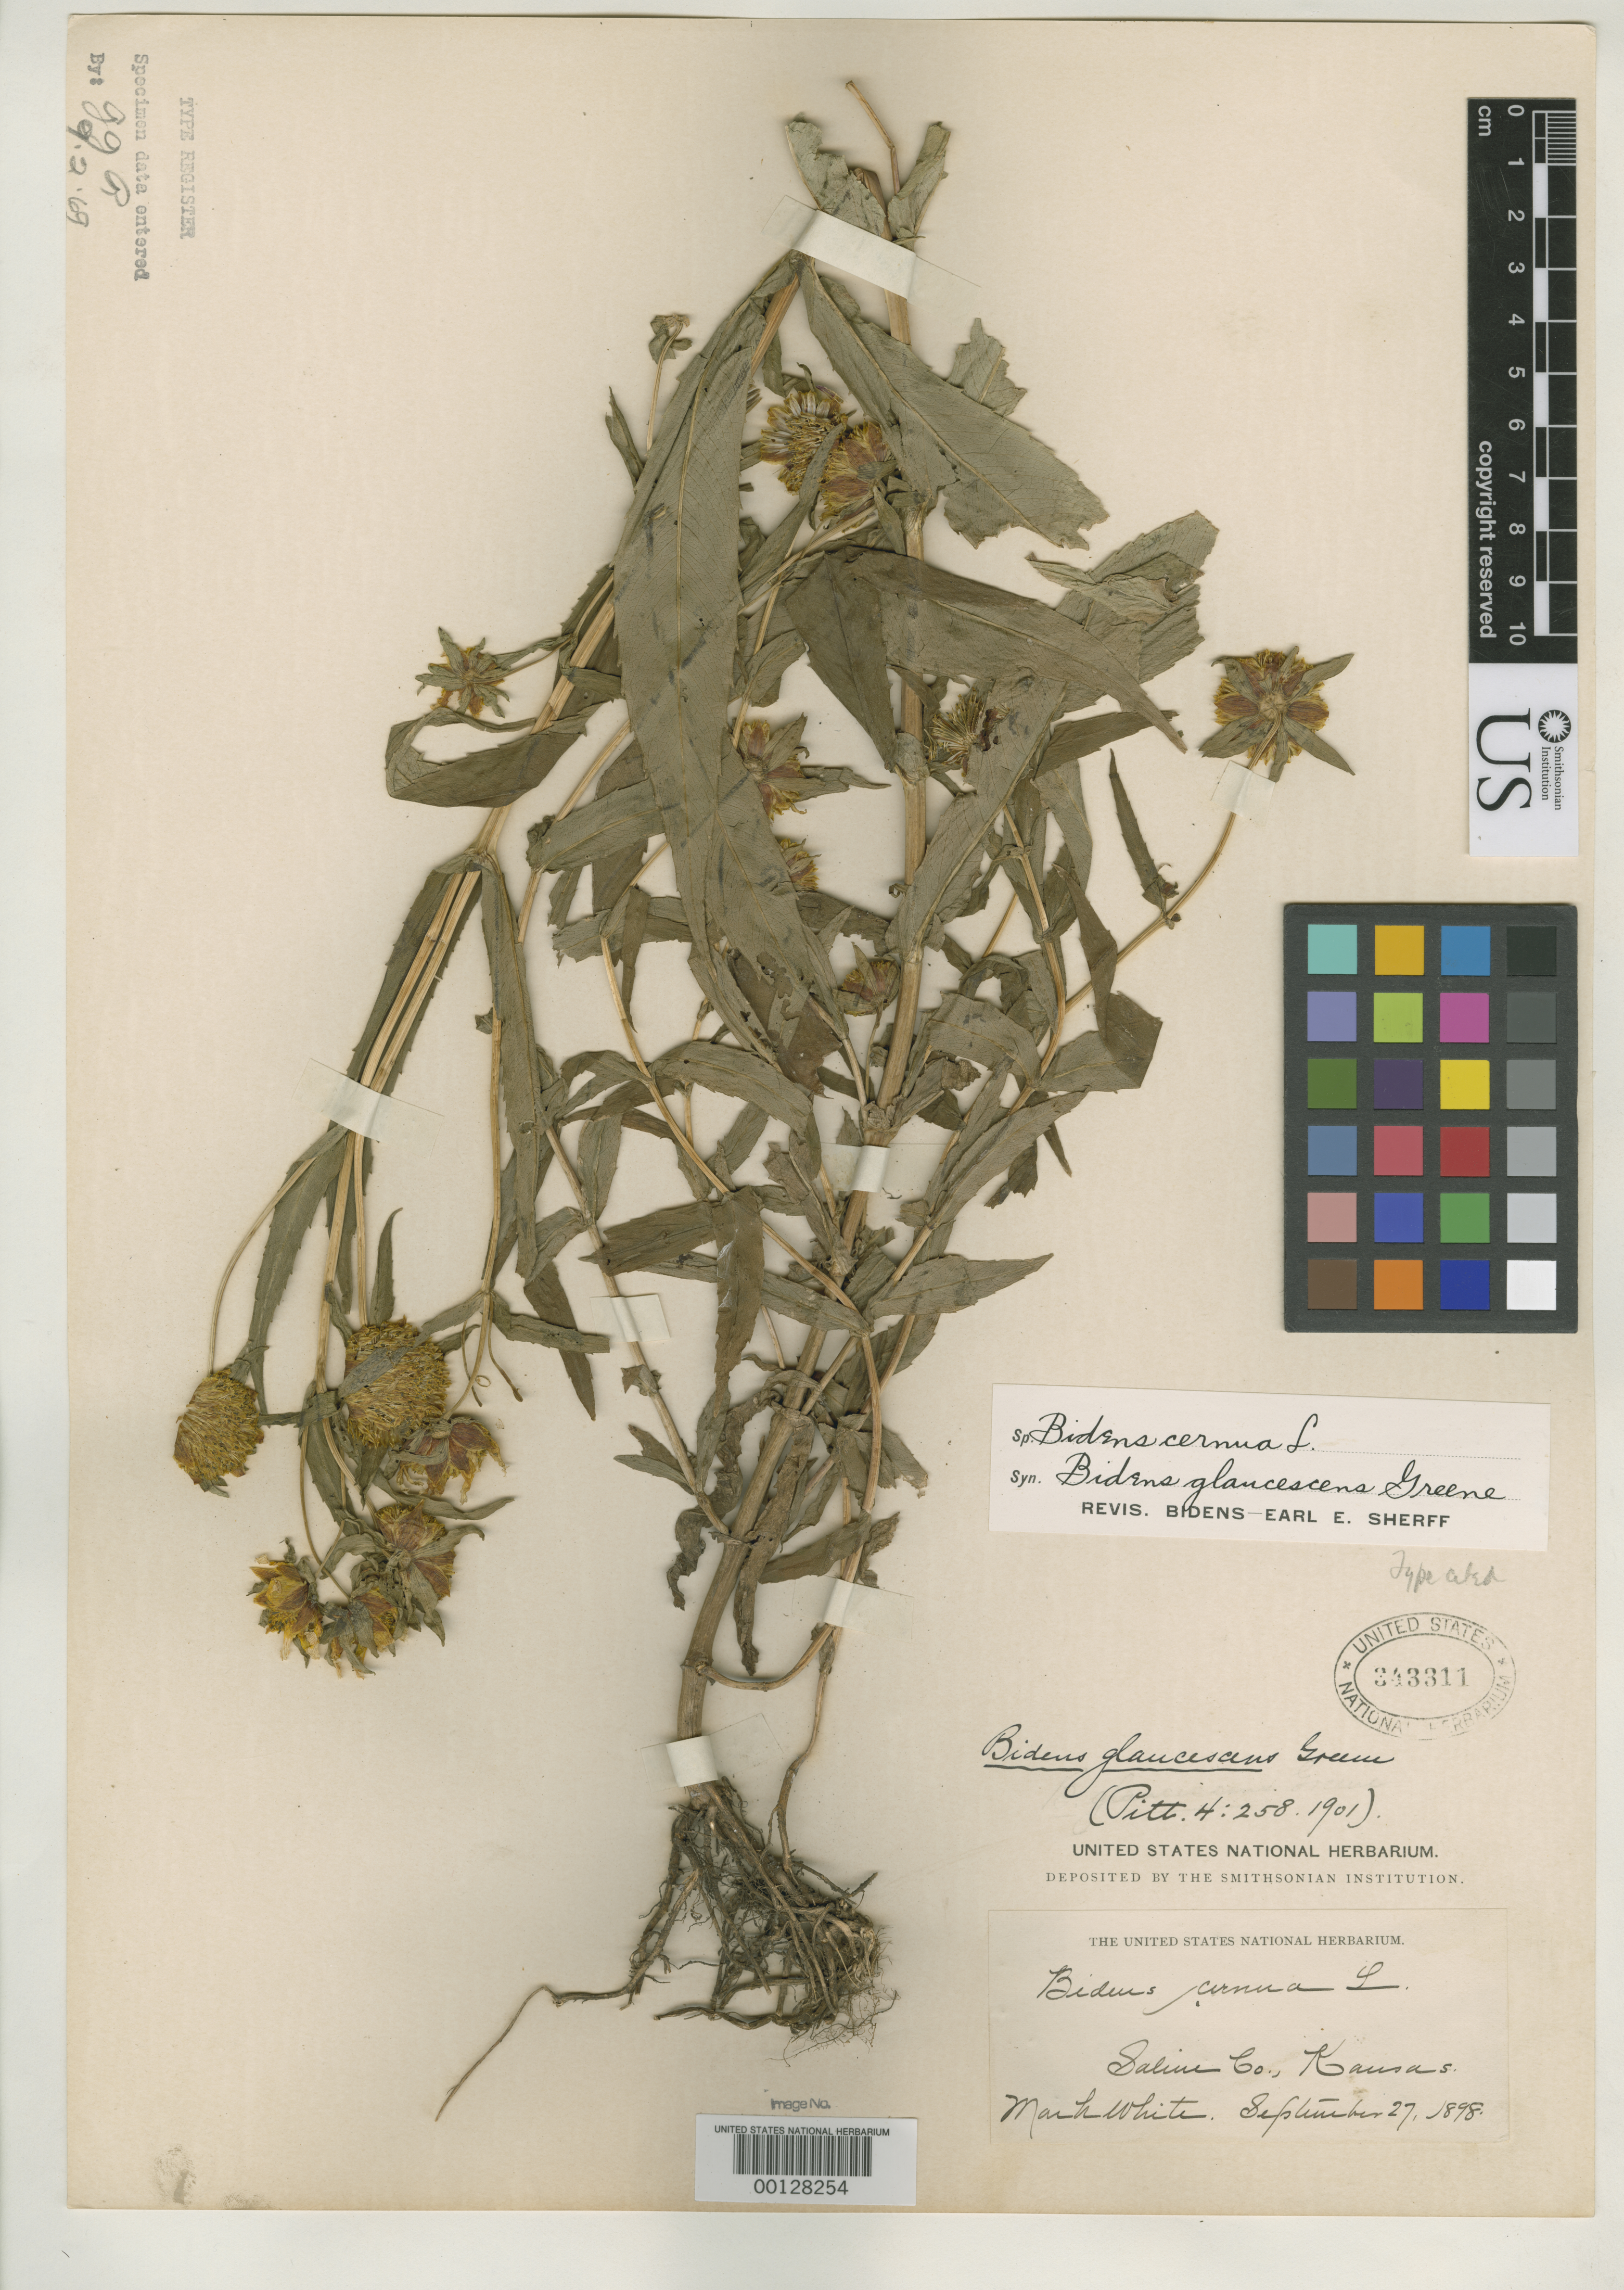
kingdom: Plantae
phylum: Tracheophyta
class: Magnoliopsida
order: Asterales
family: Asteraceae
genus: Bidens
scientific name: Bidens glaucescens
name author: Greene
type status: Isosyntype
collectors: M. White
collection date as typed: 27 Sep 1898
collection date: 1898-09-27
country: United States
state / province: Kansas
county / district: Saline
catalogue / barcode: US 343311